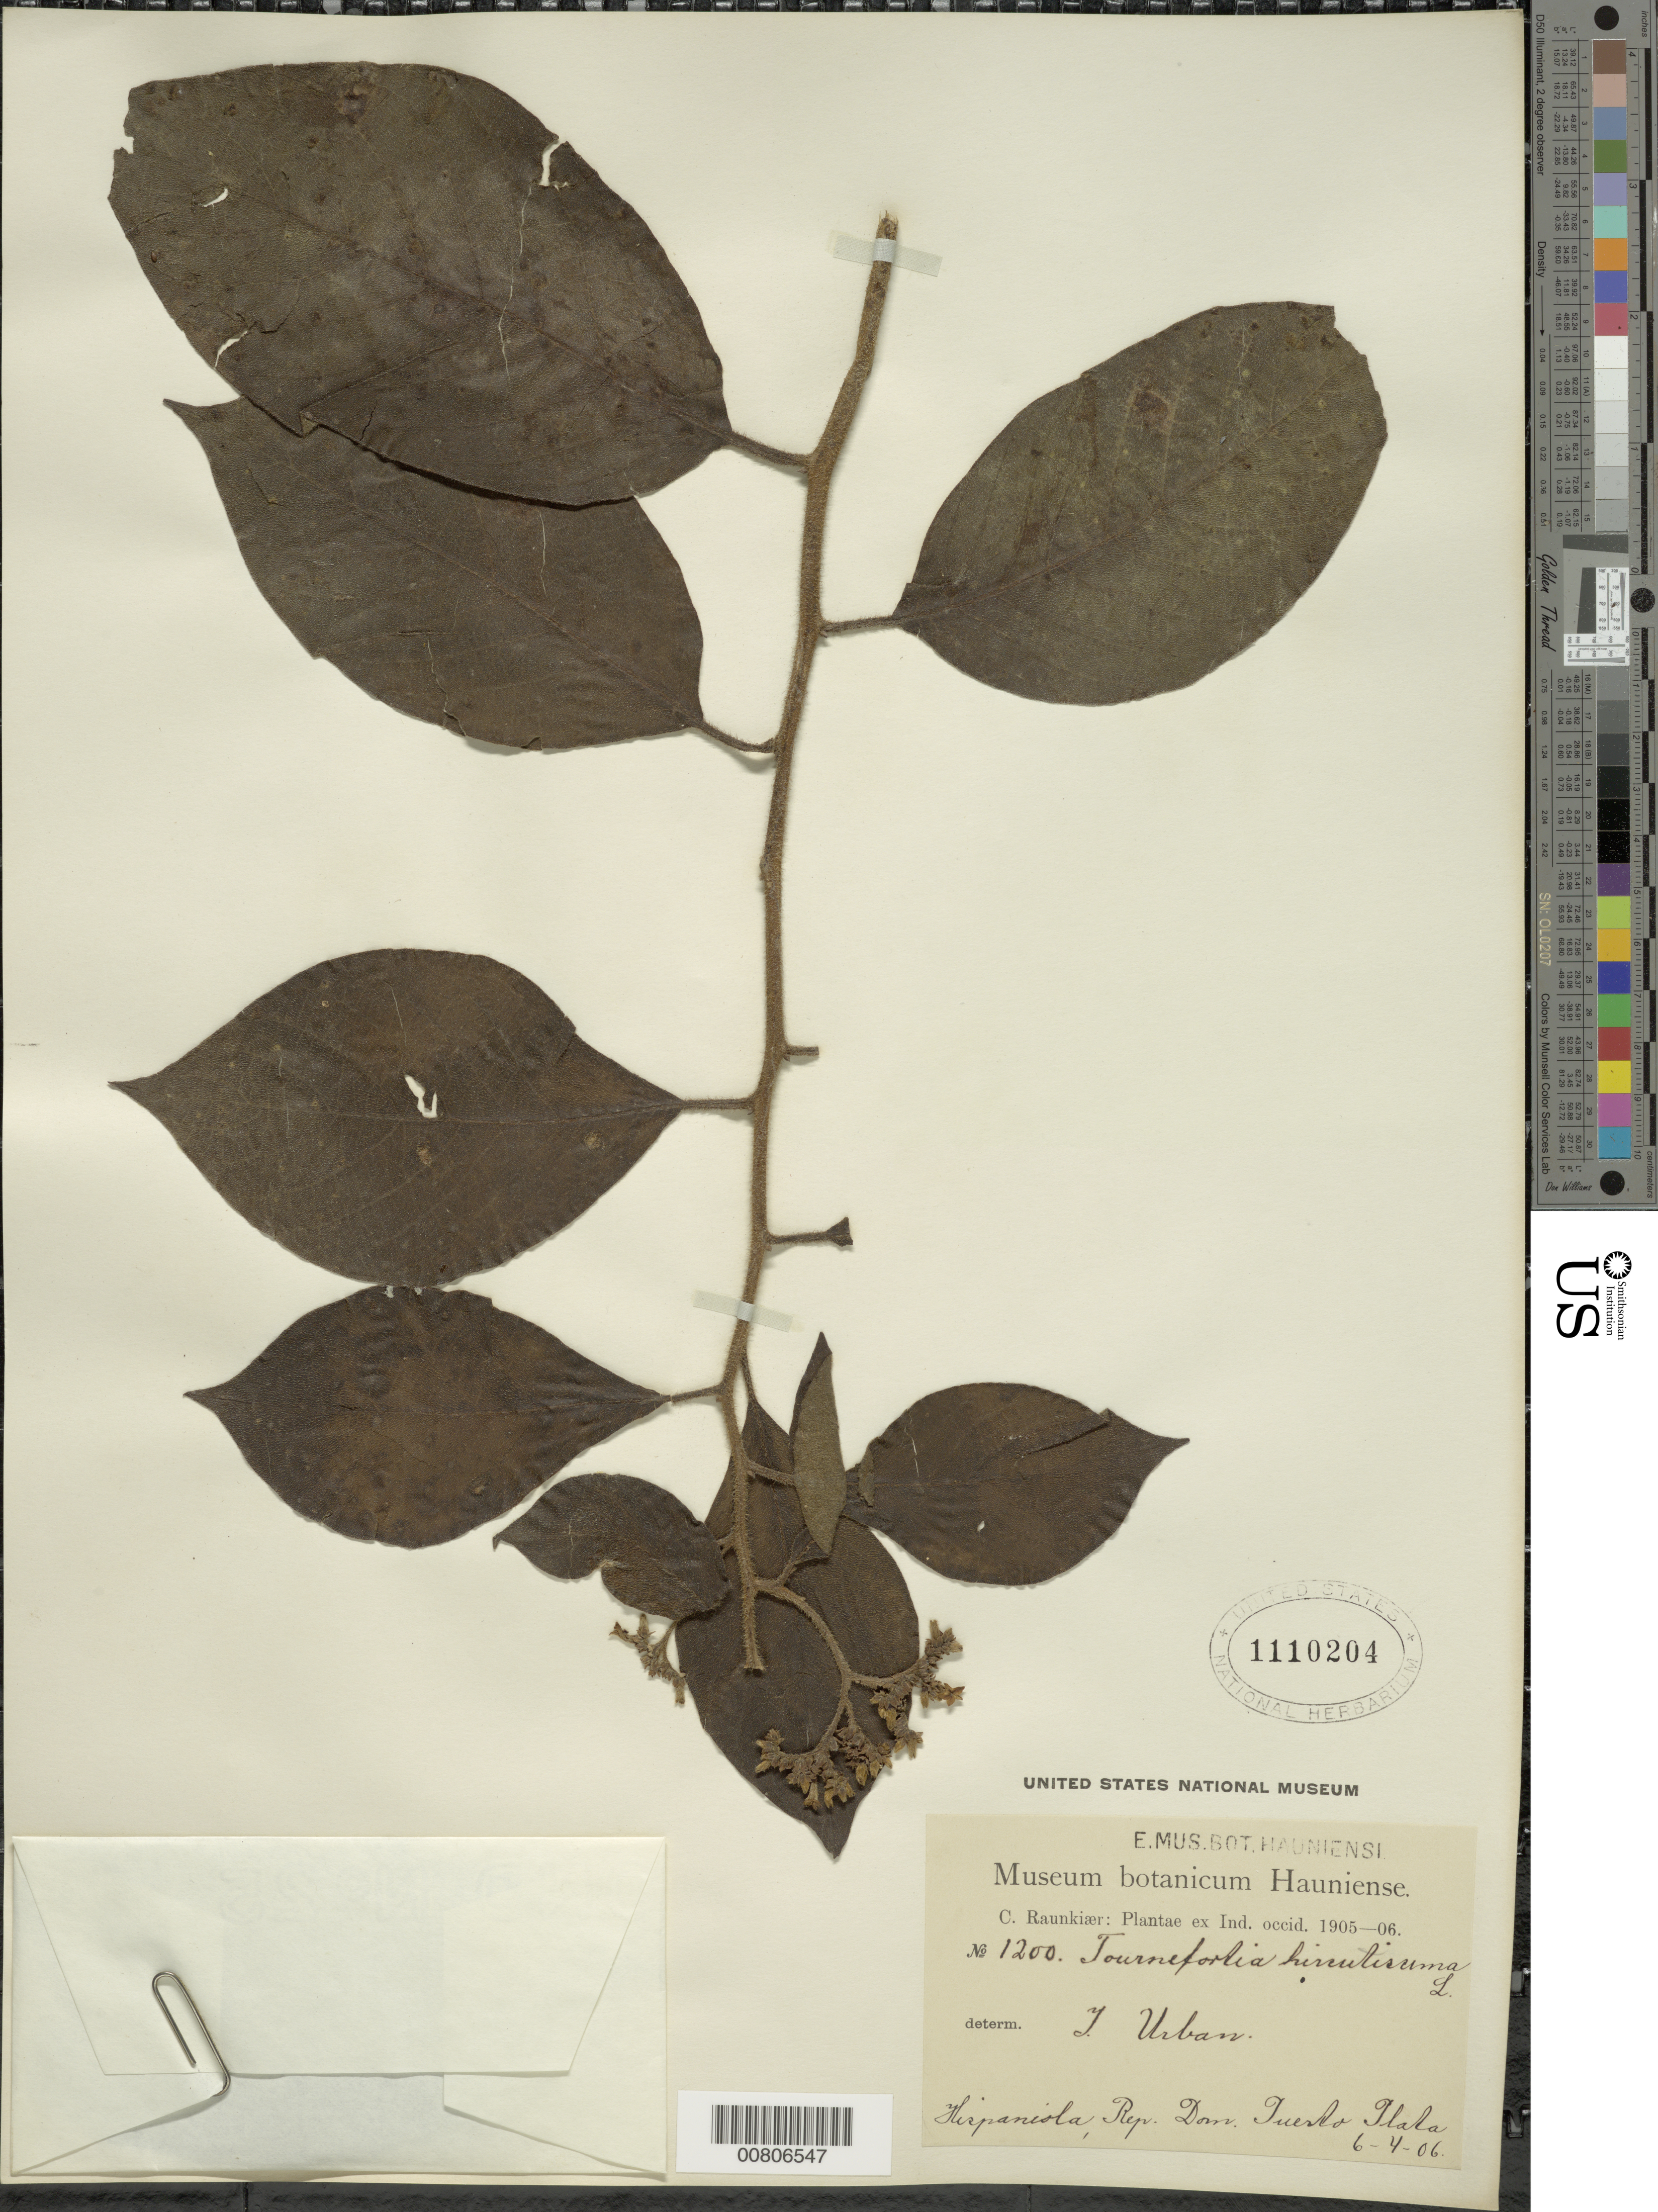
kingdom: Plantae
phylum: Tracheophyta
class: Magnoliopsida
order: Boraginales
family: Heliotropiaceae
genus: Tournefortia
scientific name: Tournefortia hirsutissima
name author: L.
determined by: Urban, Ignatz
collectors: C. C. Raunkiaer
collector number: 1200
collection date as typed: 16 Apr 1906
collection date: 1906-04-16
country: Dominican Republic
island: Hispaniola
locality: Puerto Plata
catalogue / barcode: US 1110204